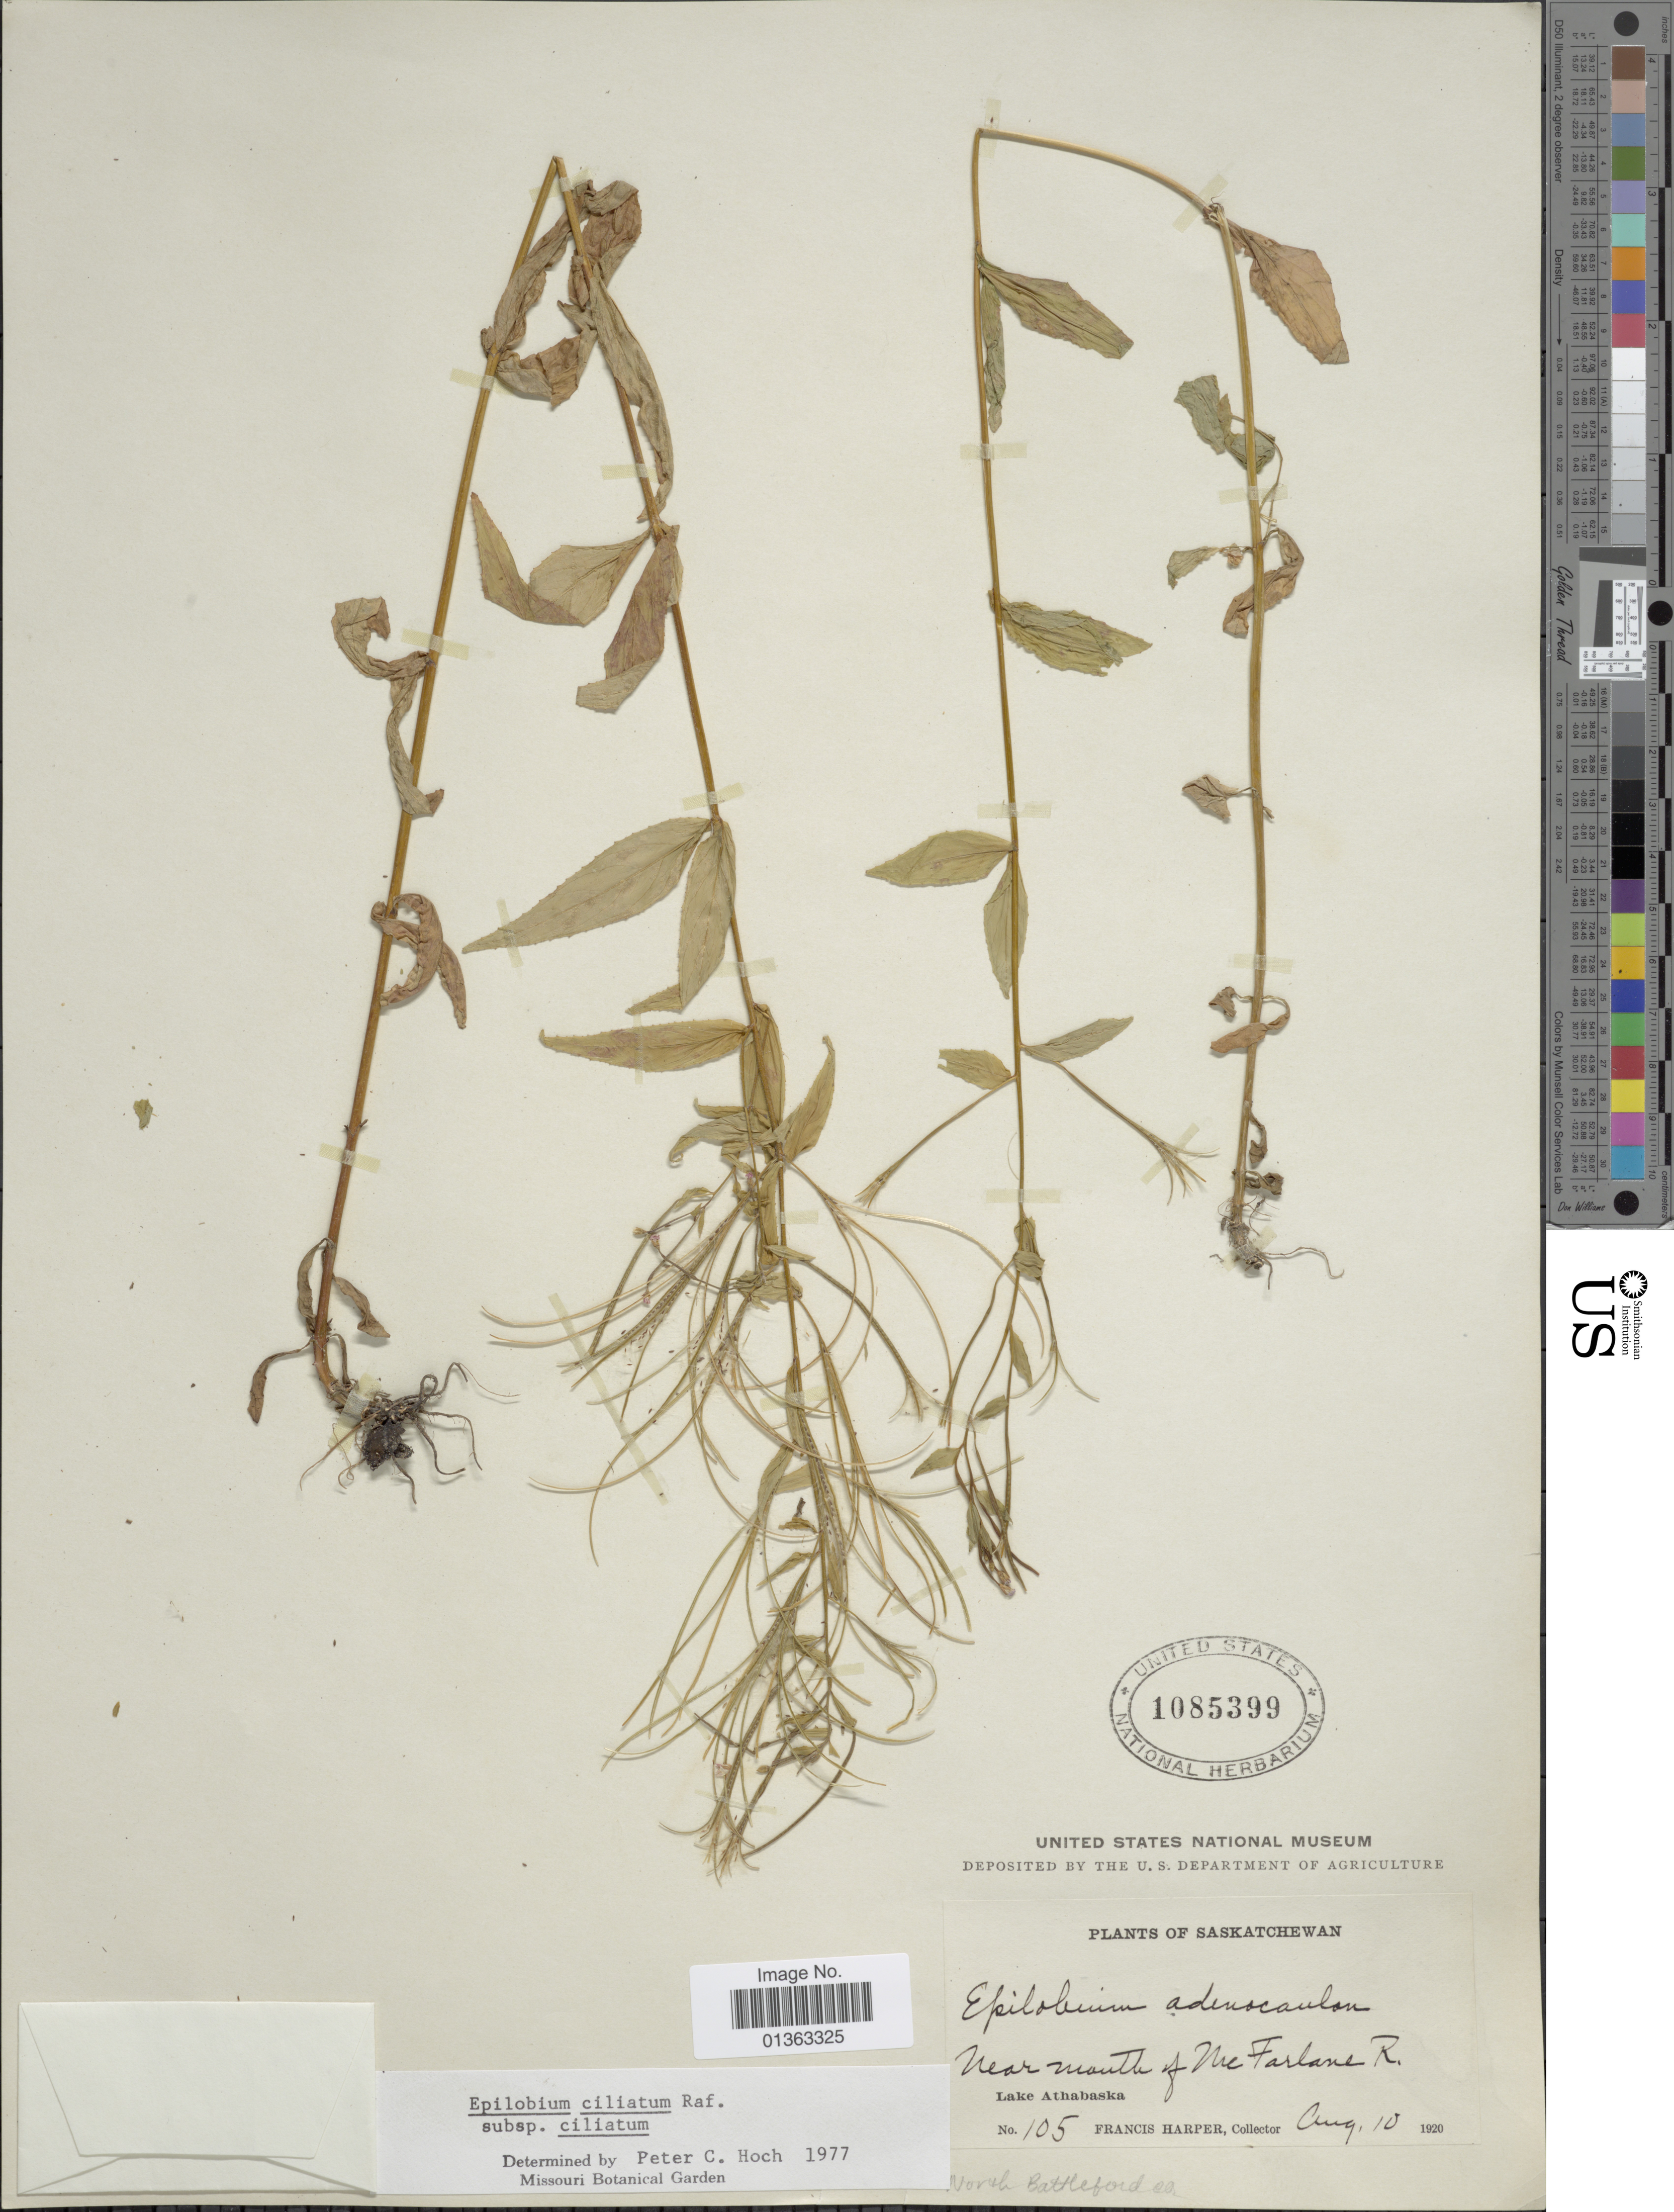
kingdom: Plantae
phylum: Tracheophyta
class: Magnoliopsida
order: Myrtales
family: Onagraceae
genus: Epilobium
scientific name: Epilobium ciliatum subsp. ciliatum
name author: Raf.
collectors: F. Harper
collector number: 105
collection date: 1920-08-10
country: Canada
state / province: Saskatchewan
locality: Near mouth of McFarlane R., Lake Athabaska.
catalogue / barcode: US 1085399